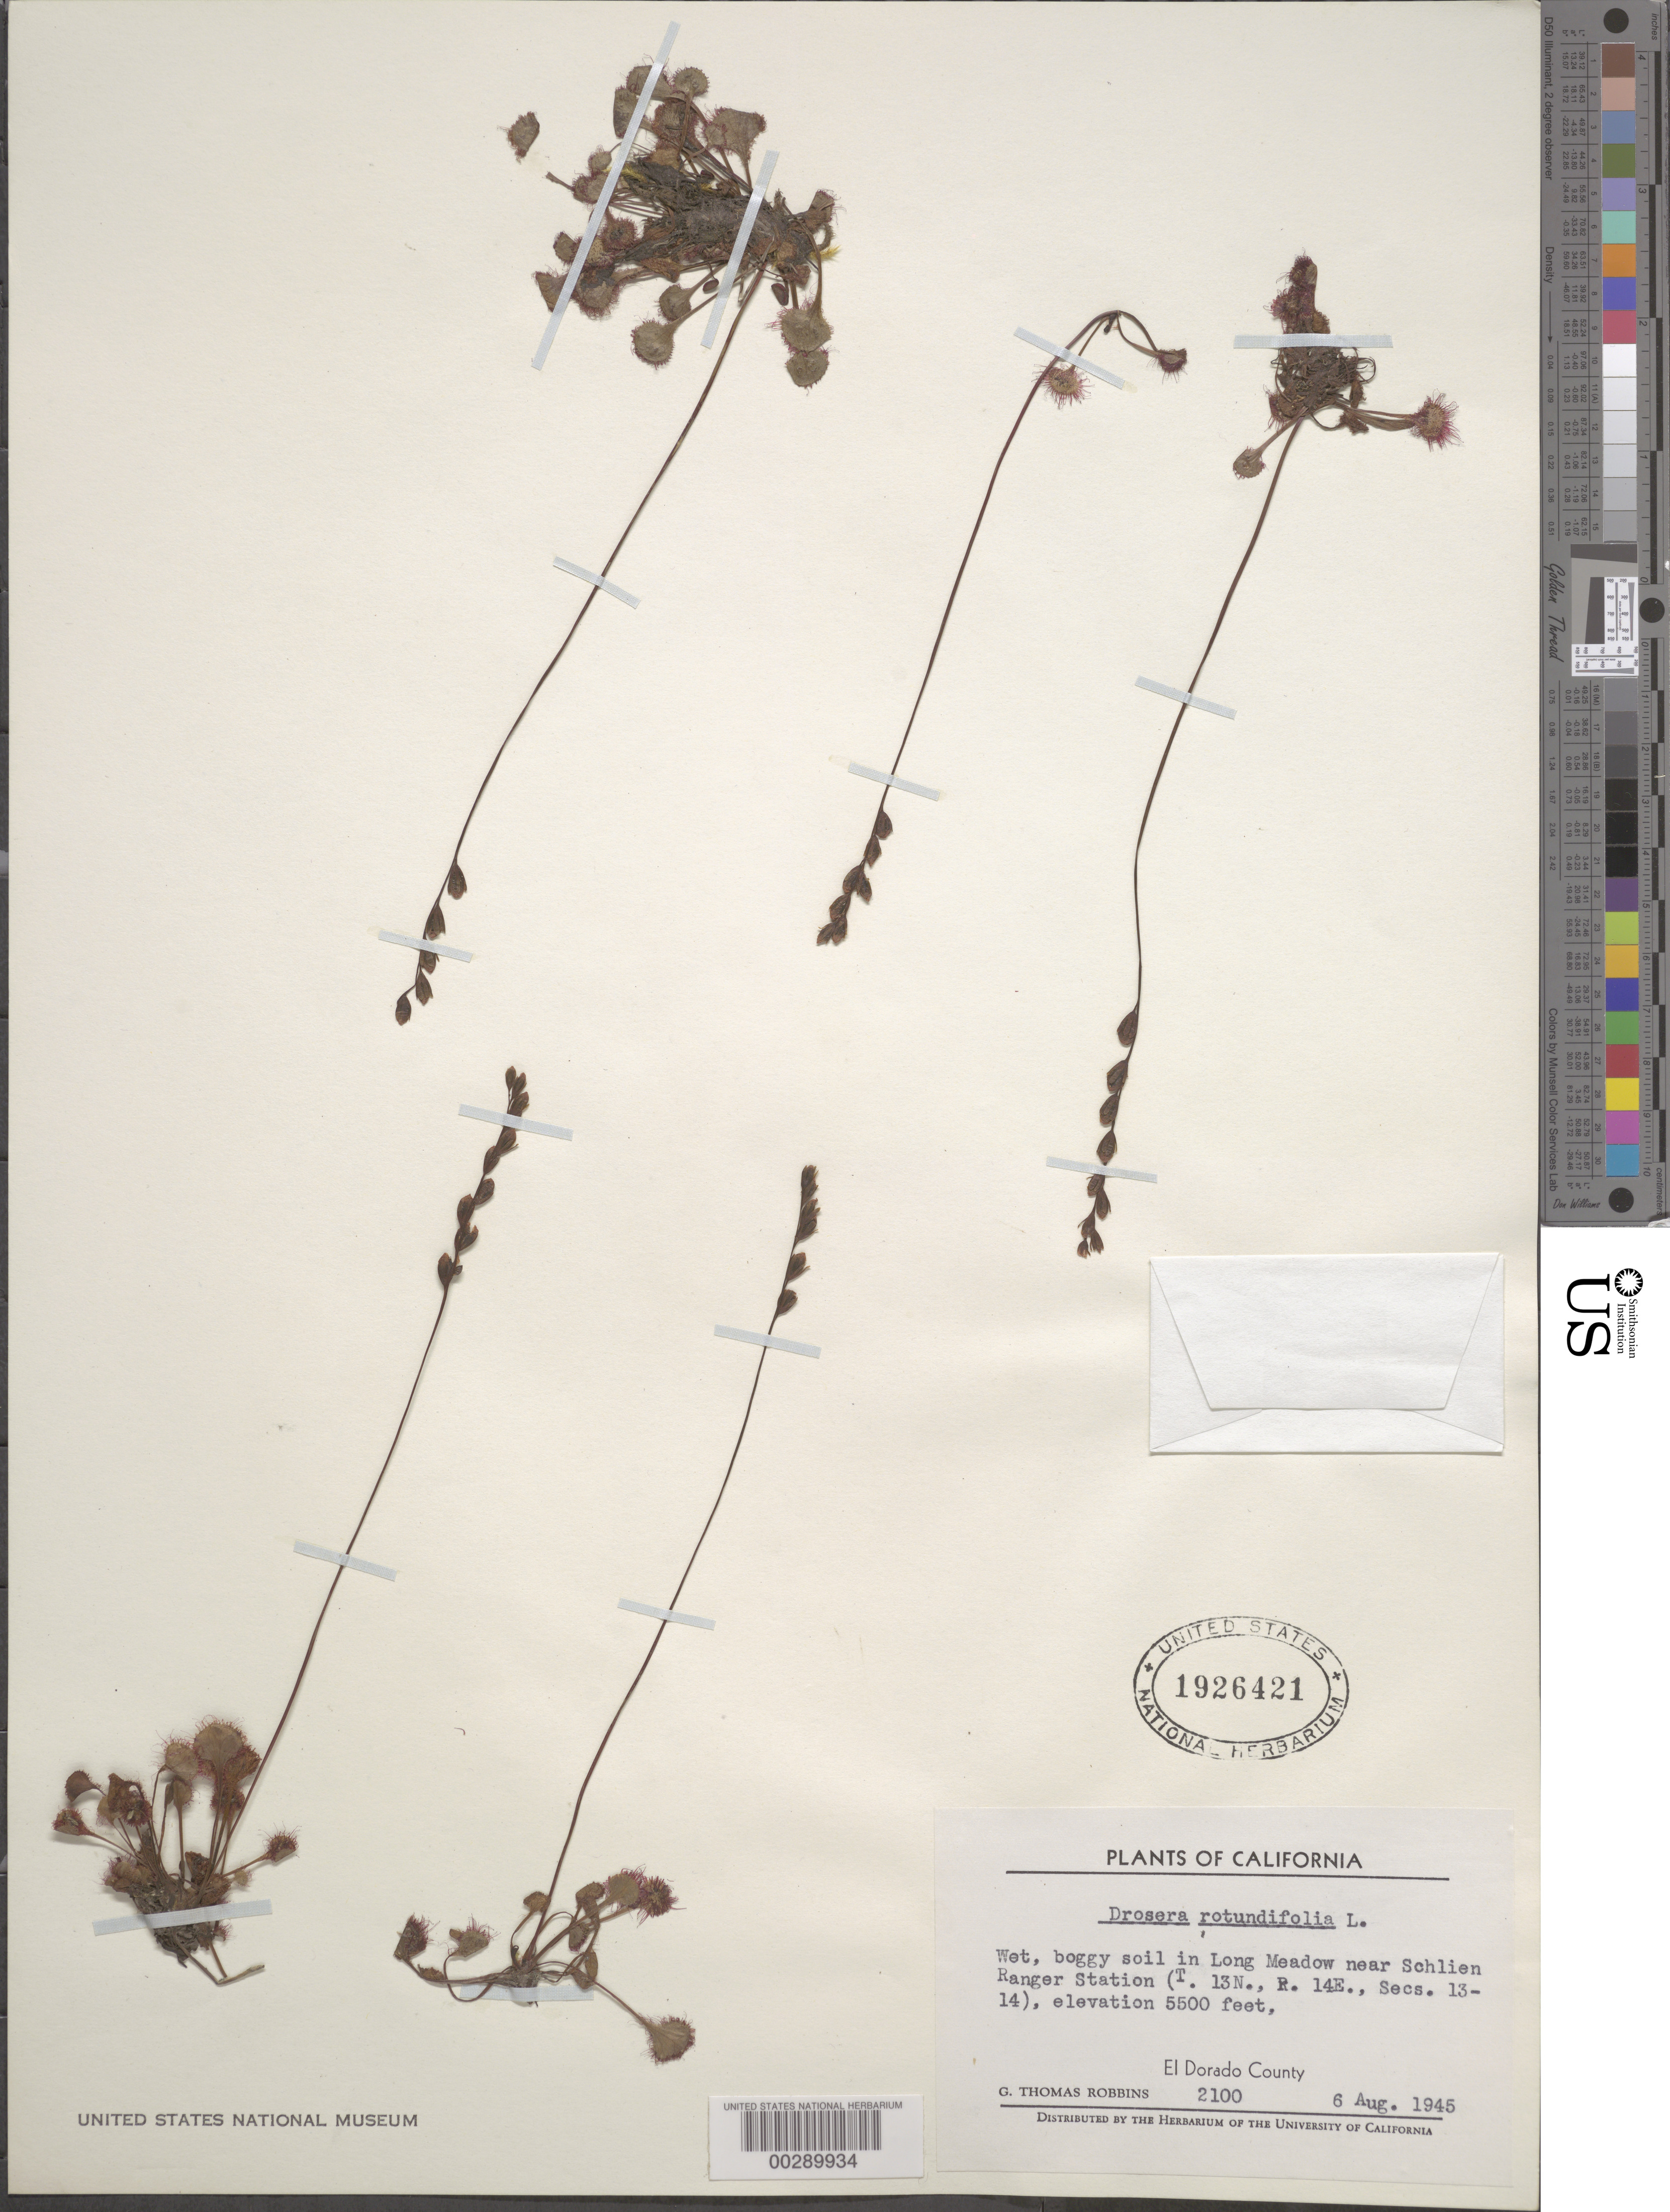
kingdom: Plantae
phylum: Tracheophyta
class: Magnoliopsida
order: Caryophyllales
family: Droseraceae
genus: Drosera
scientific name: Drosera rotundifolia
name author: L.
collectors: G. T. Robbins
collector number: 2100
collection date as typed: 06 Aug 1945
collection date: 1945-08-06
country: United States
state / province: California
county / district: El Dorado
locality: Long meadow near schlien ranger station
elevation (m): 1676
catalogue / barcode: US 1926421